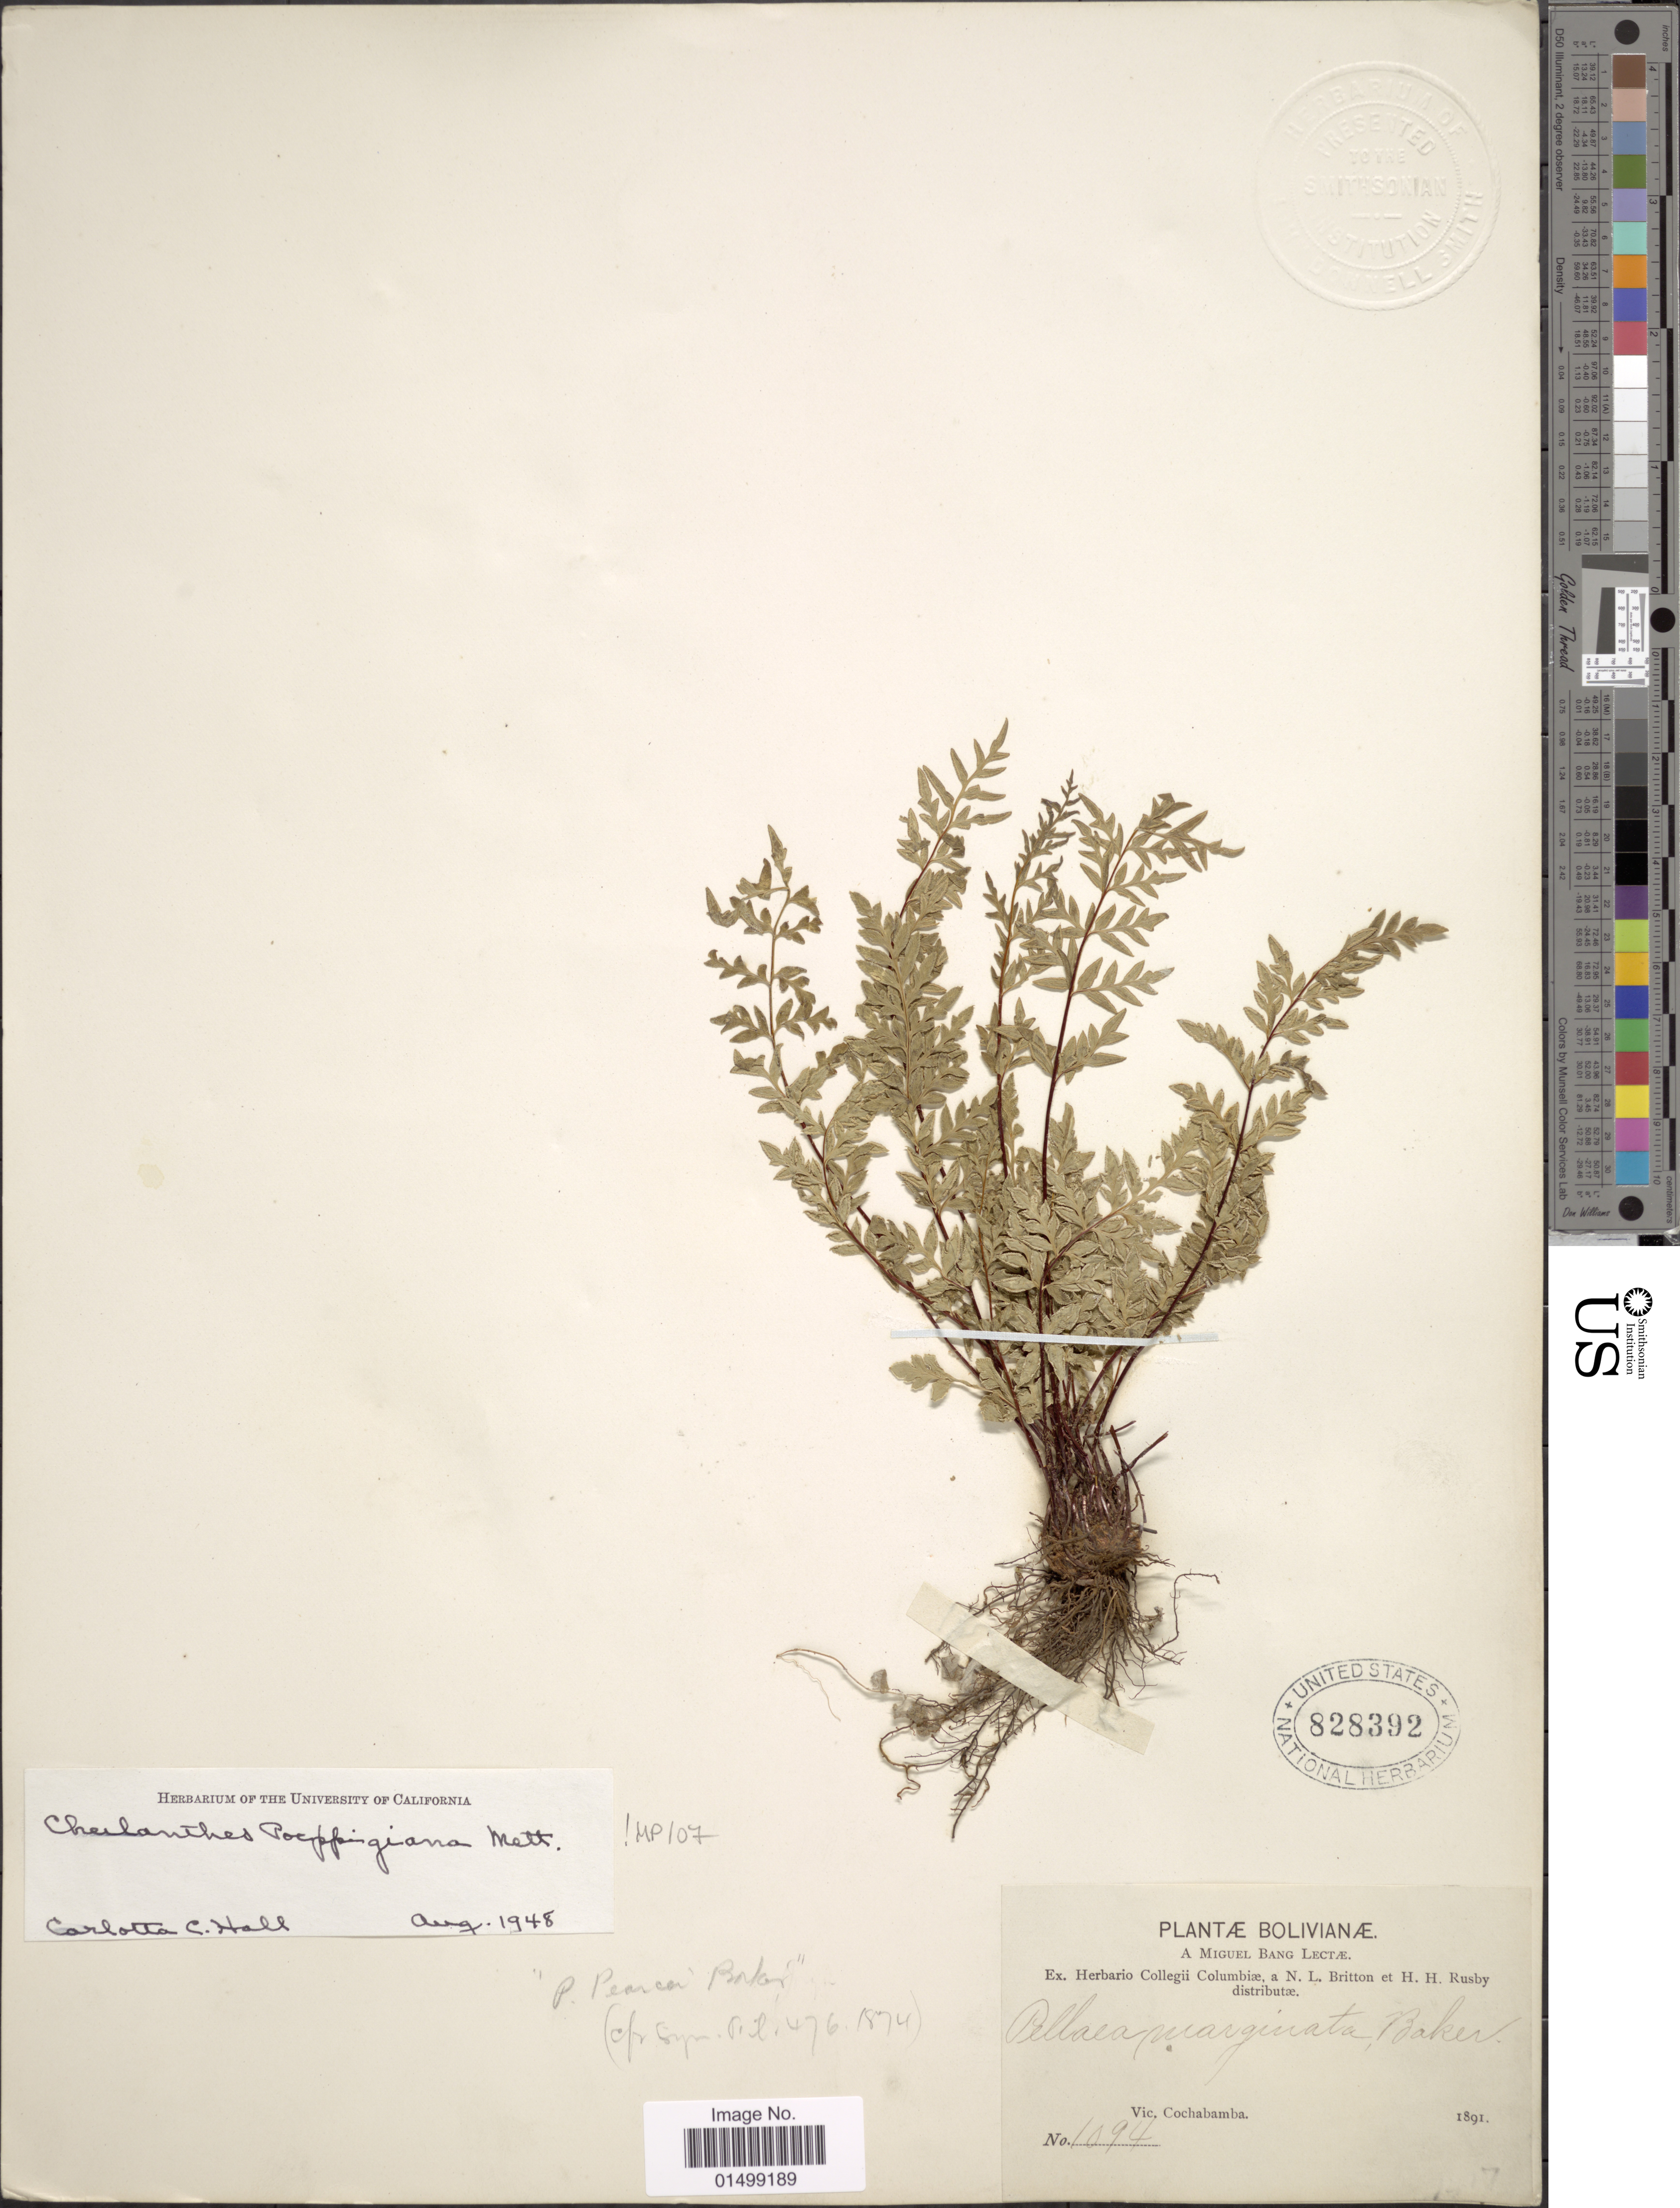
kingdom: Plantae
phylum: Tracheophyta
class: Polypodiopsida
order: Polypodiales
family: Pteridaceae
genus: Cheilanthes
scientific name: Cheilanthes poeppigiana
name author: Mett. ex Kuhn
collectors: M. Bang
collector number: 1094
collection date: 1891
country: Bolivia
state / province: Cochabamba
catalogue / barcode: US 828392